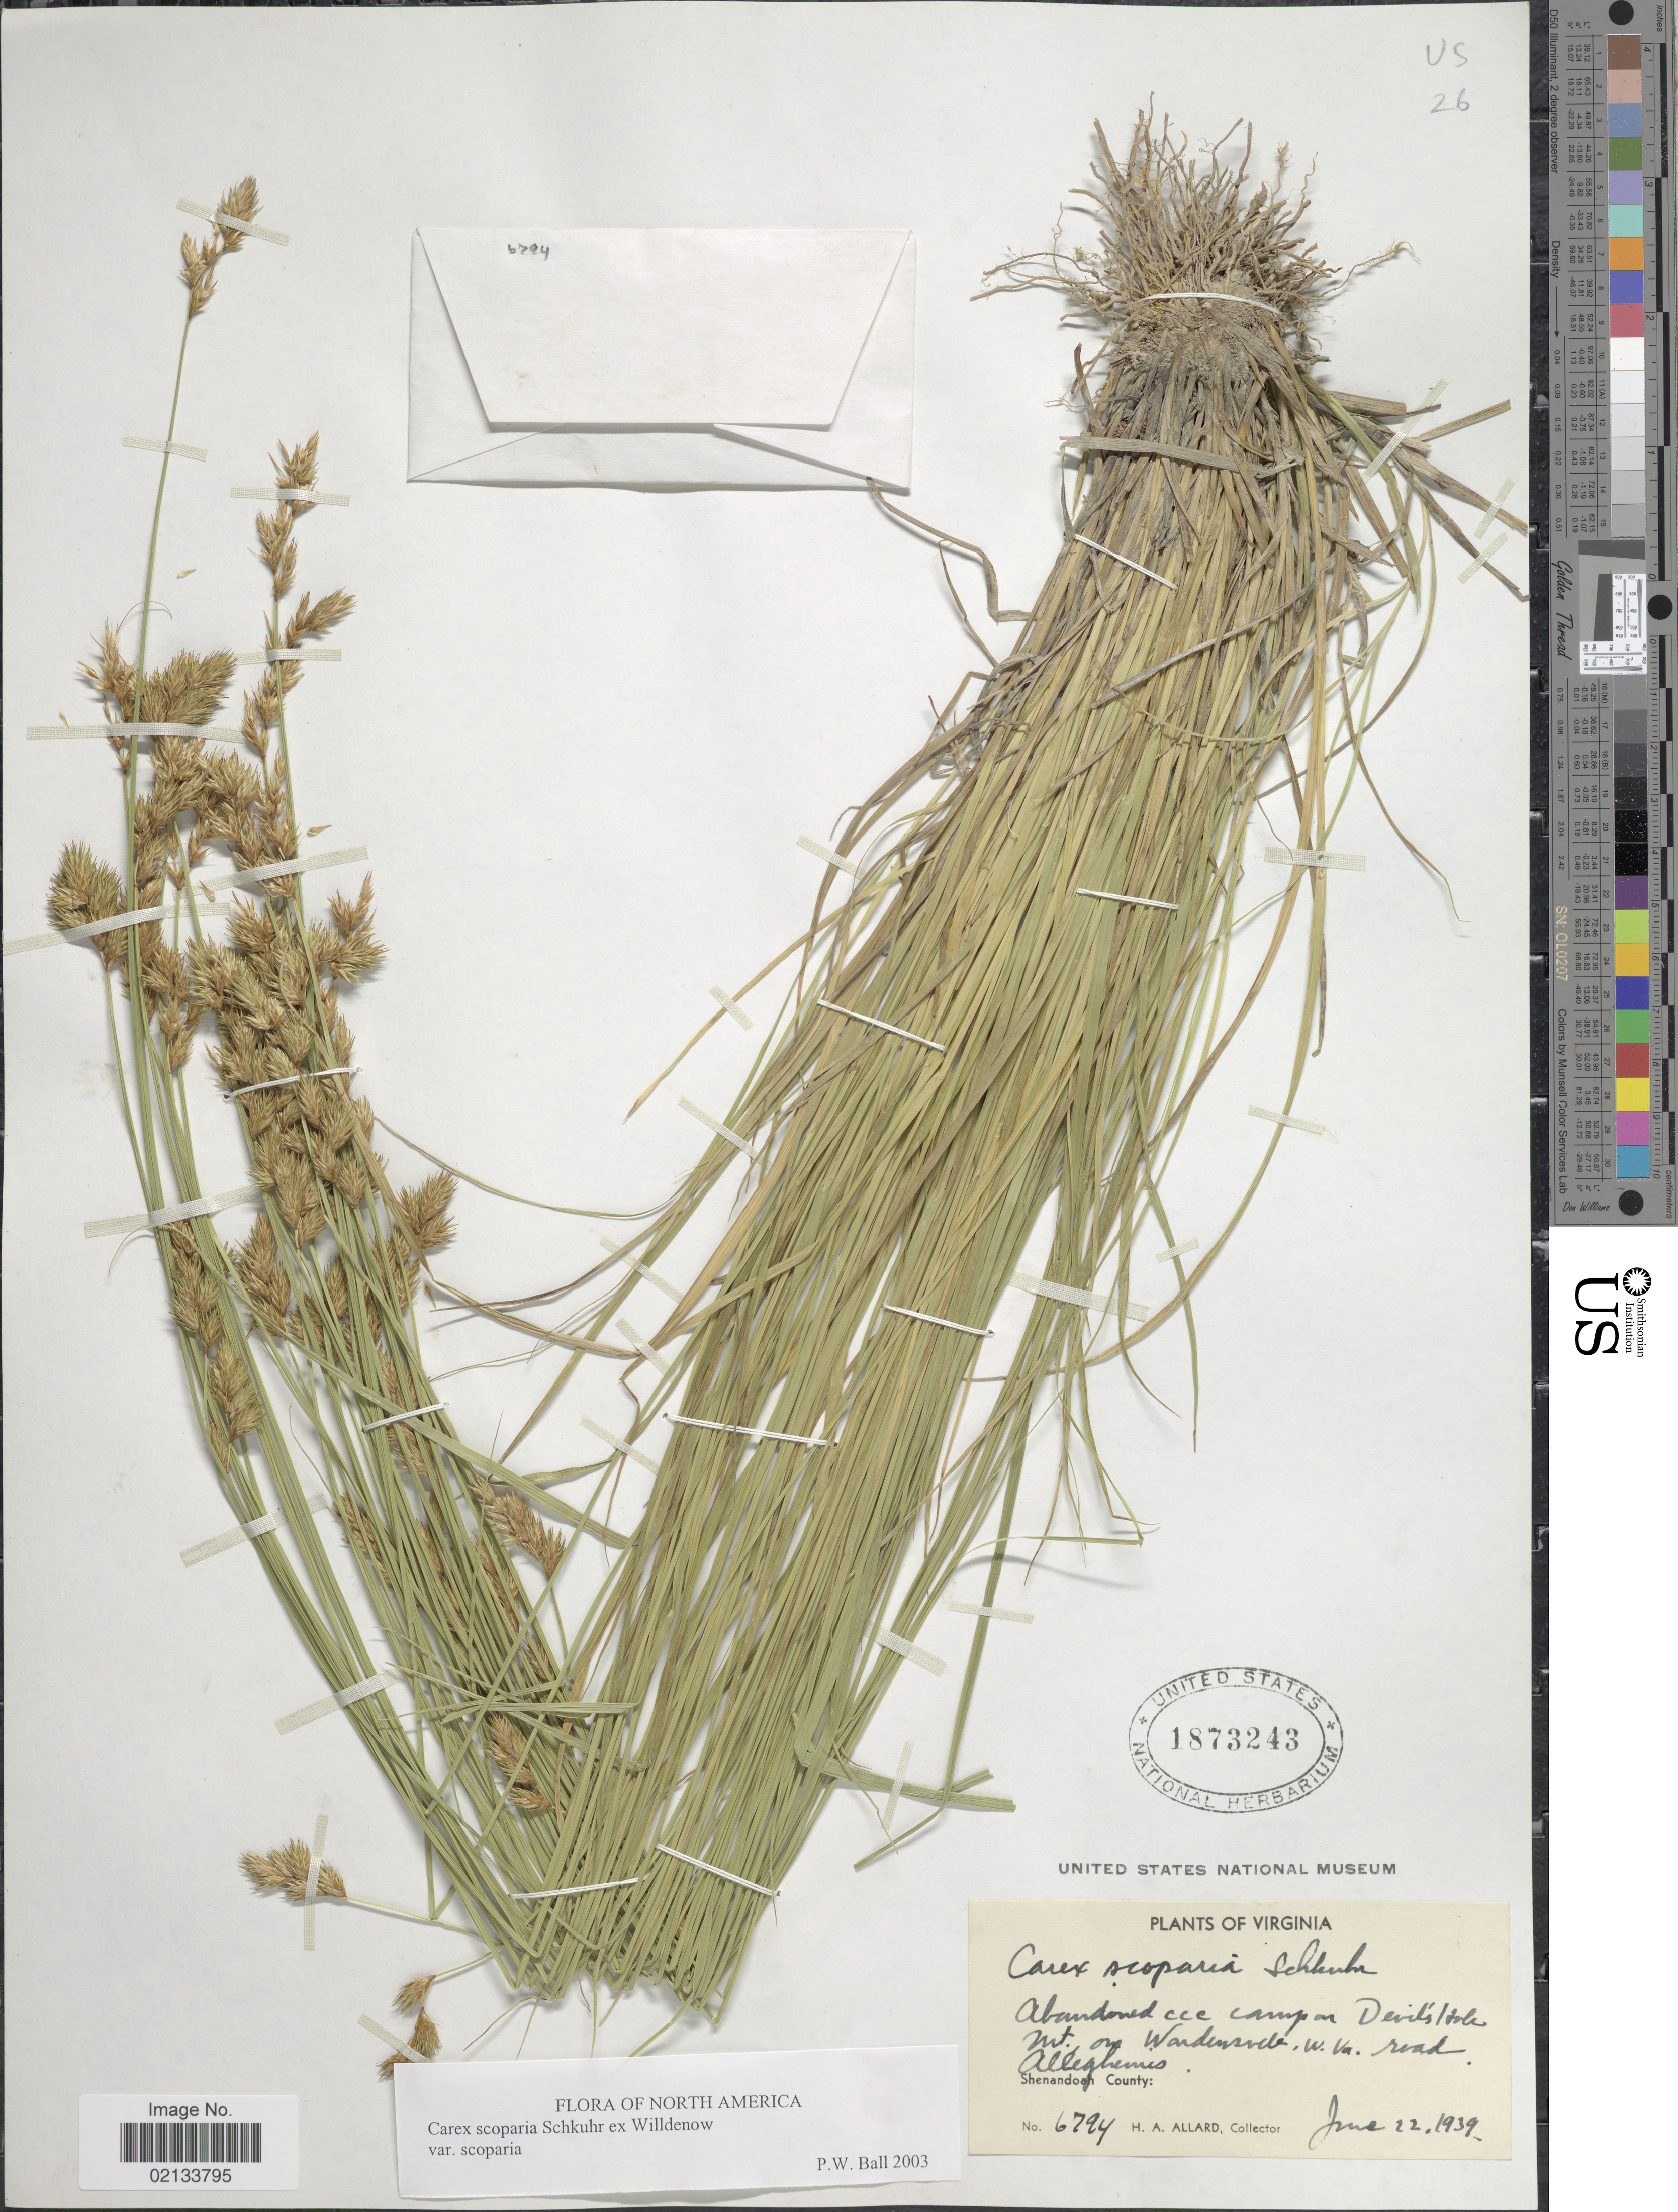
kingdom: Plantae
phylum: Tracheophyta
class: Liliopsida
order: Poales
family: Cyperaceae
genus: Carex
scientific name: Carex scoparia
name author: Schkuhr ex Willd.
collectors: H. A. Allard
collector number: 6794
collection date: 1939-06-22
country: United States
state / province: Virginia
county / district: Shenandoah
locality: Abandoned ccc camp on Devil's Hole Mt on Wardensville, W. Va. road Alleghenies, Shenandoah County, Virginia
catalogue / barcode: US 1873243